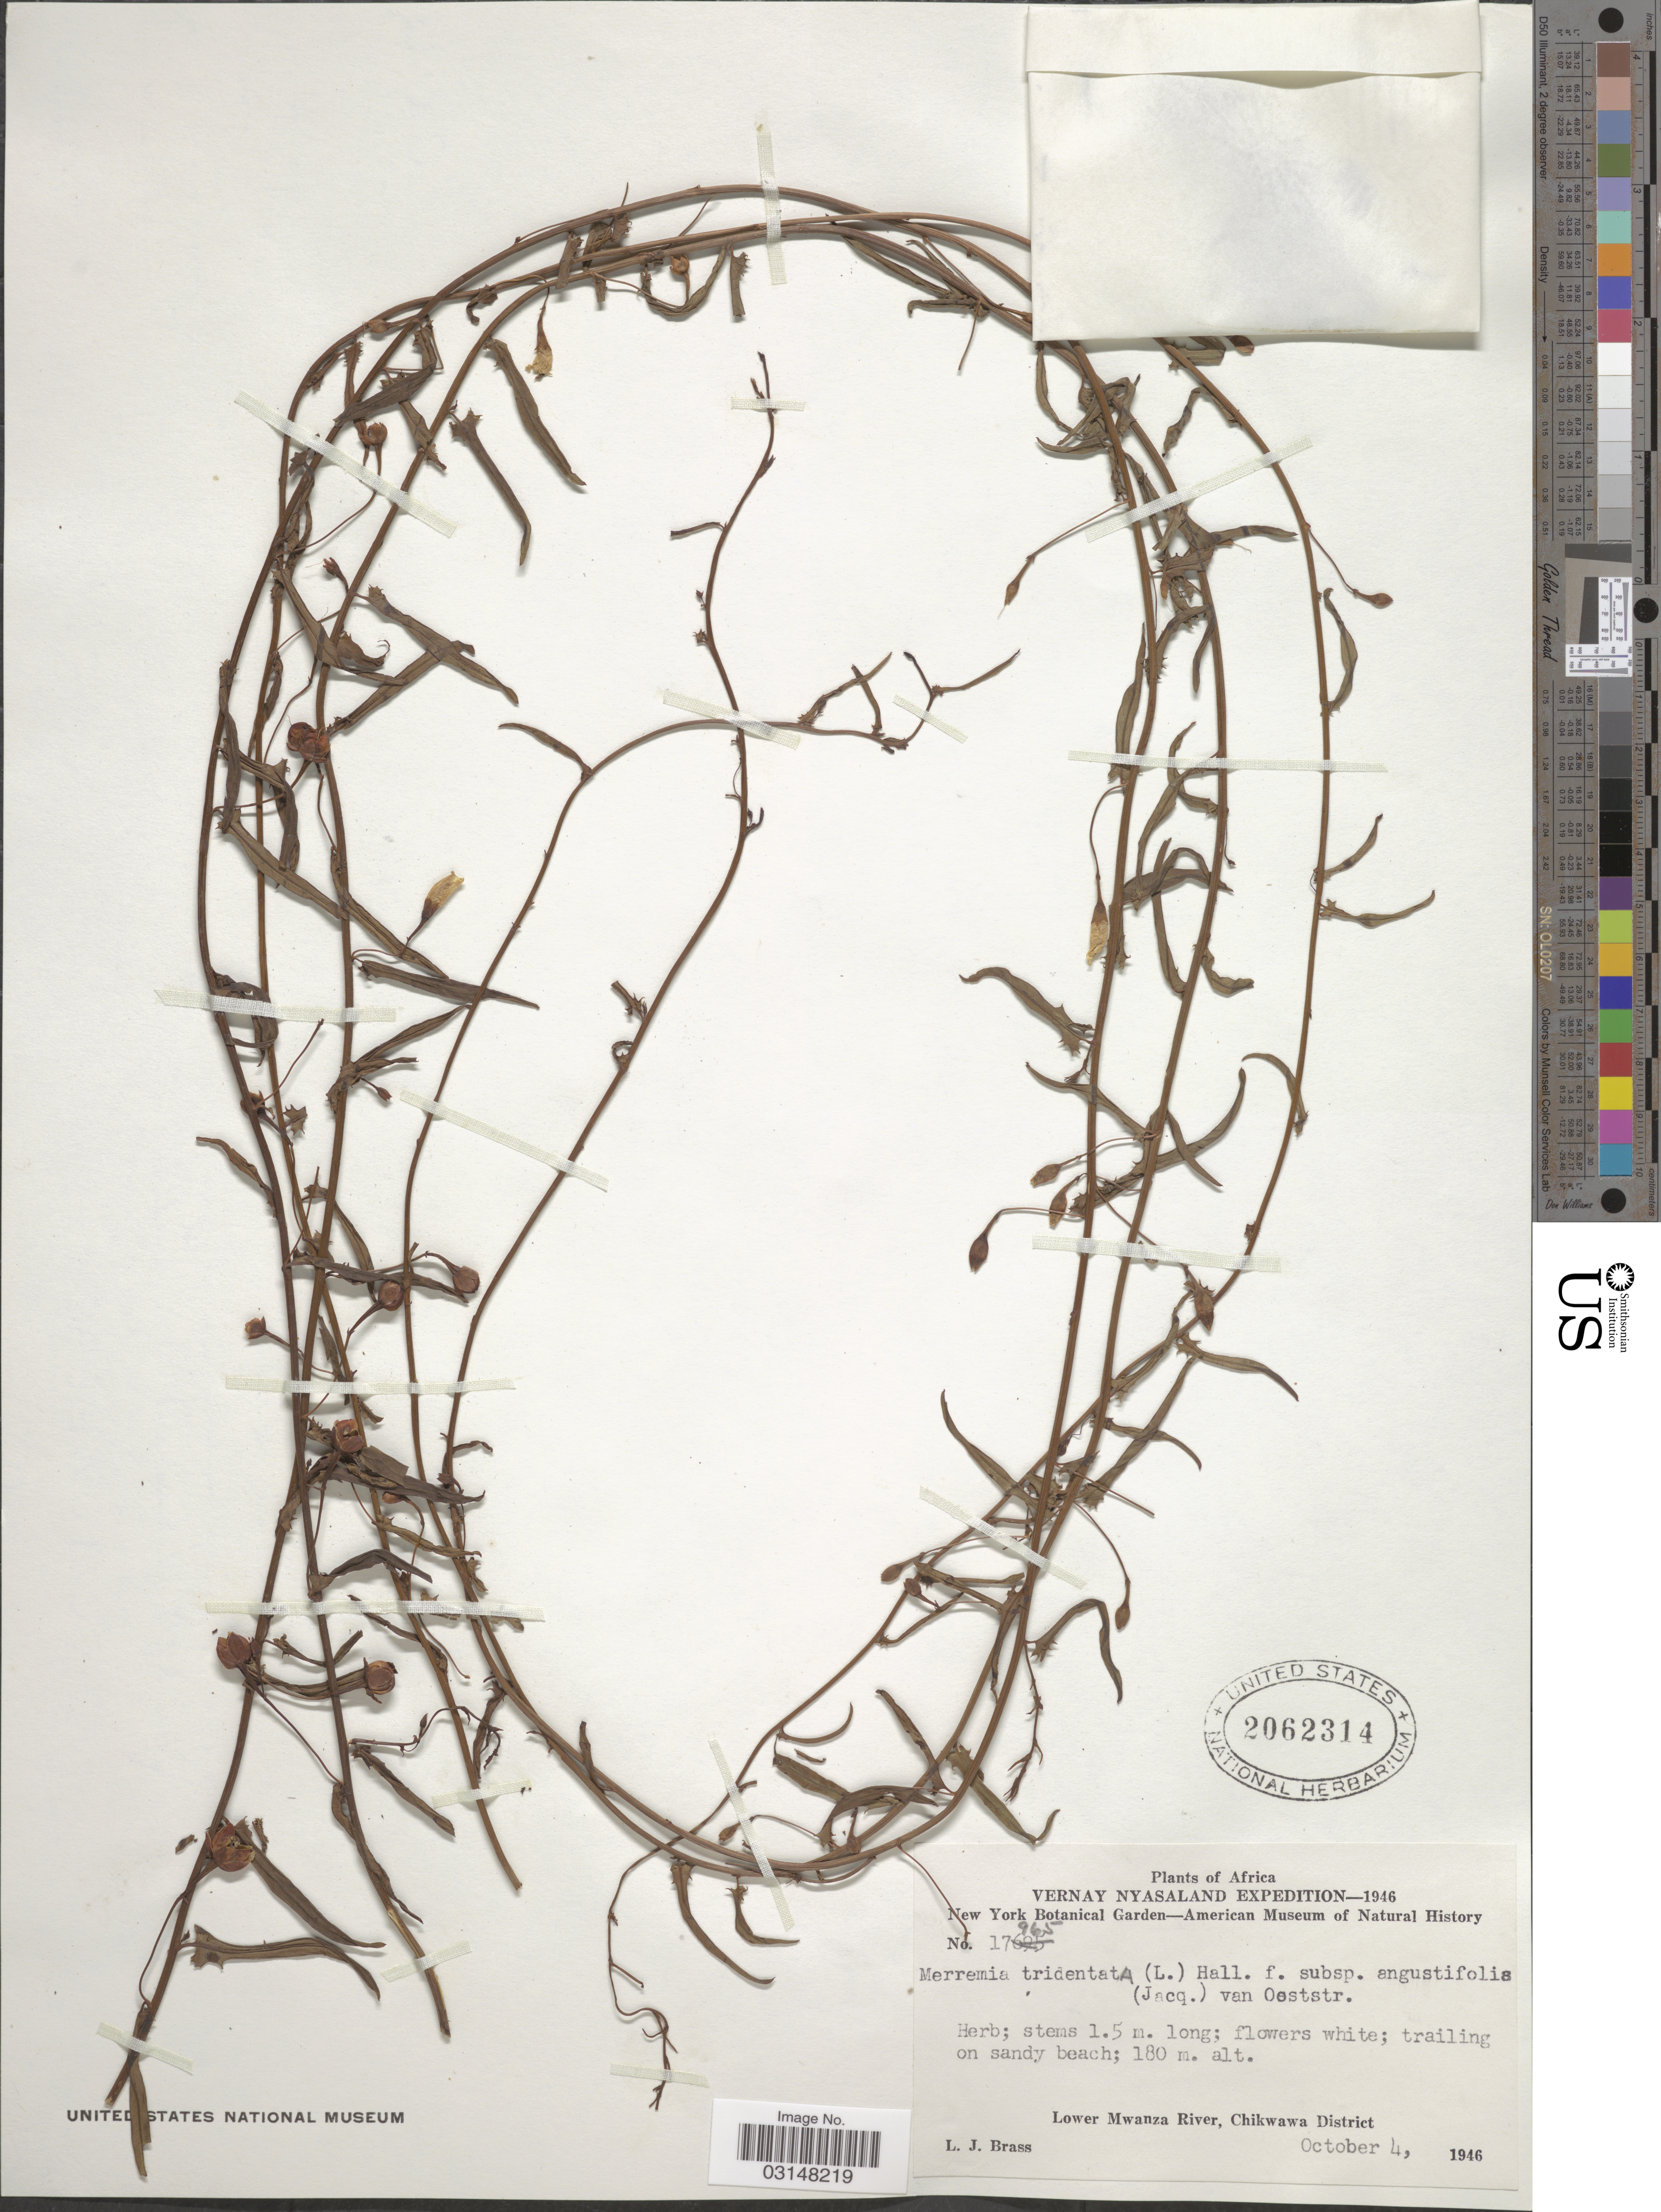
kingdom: Plantae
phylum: Tracheophyta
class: Magnoliopsida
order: Solanales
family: Convolvulaceae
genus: Xenostegia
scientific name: Xenostegia tridentata subsp. angustifolia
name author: Lejoly & Lisowski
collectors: L. J. Brass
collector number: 17965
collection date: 1946-10-04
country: Malawi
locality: Vernay Nyasaland. Lower Mwanza River, Chikwawa District.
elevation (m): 180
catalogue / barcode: US 2062314